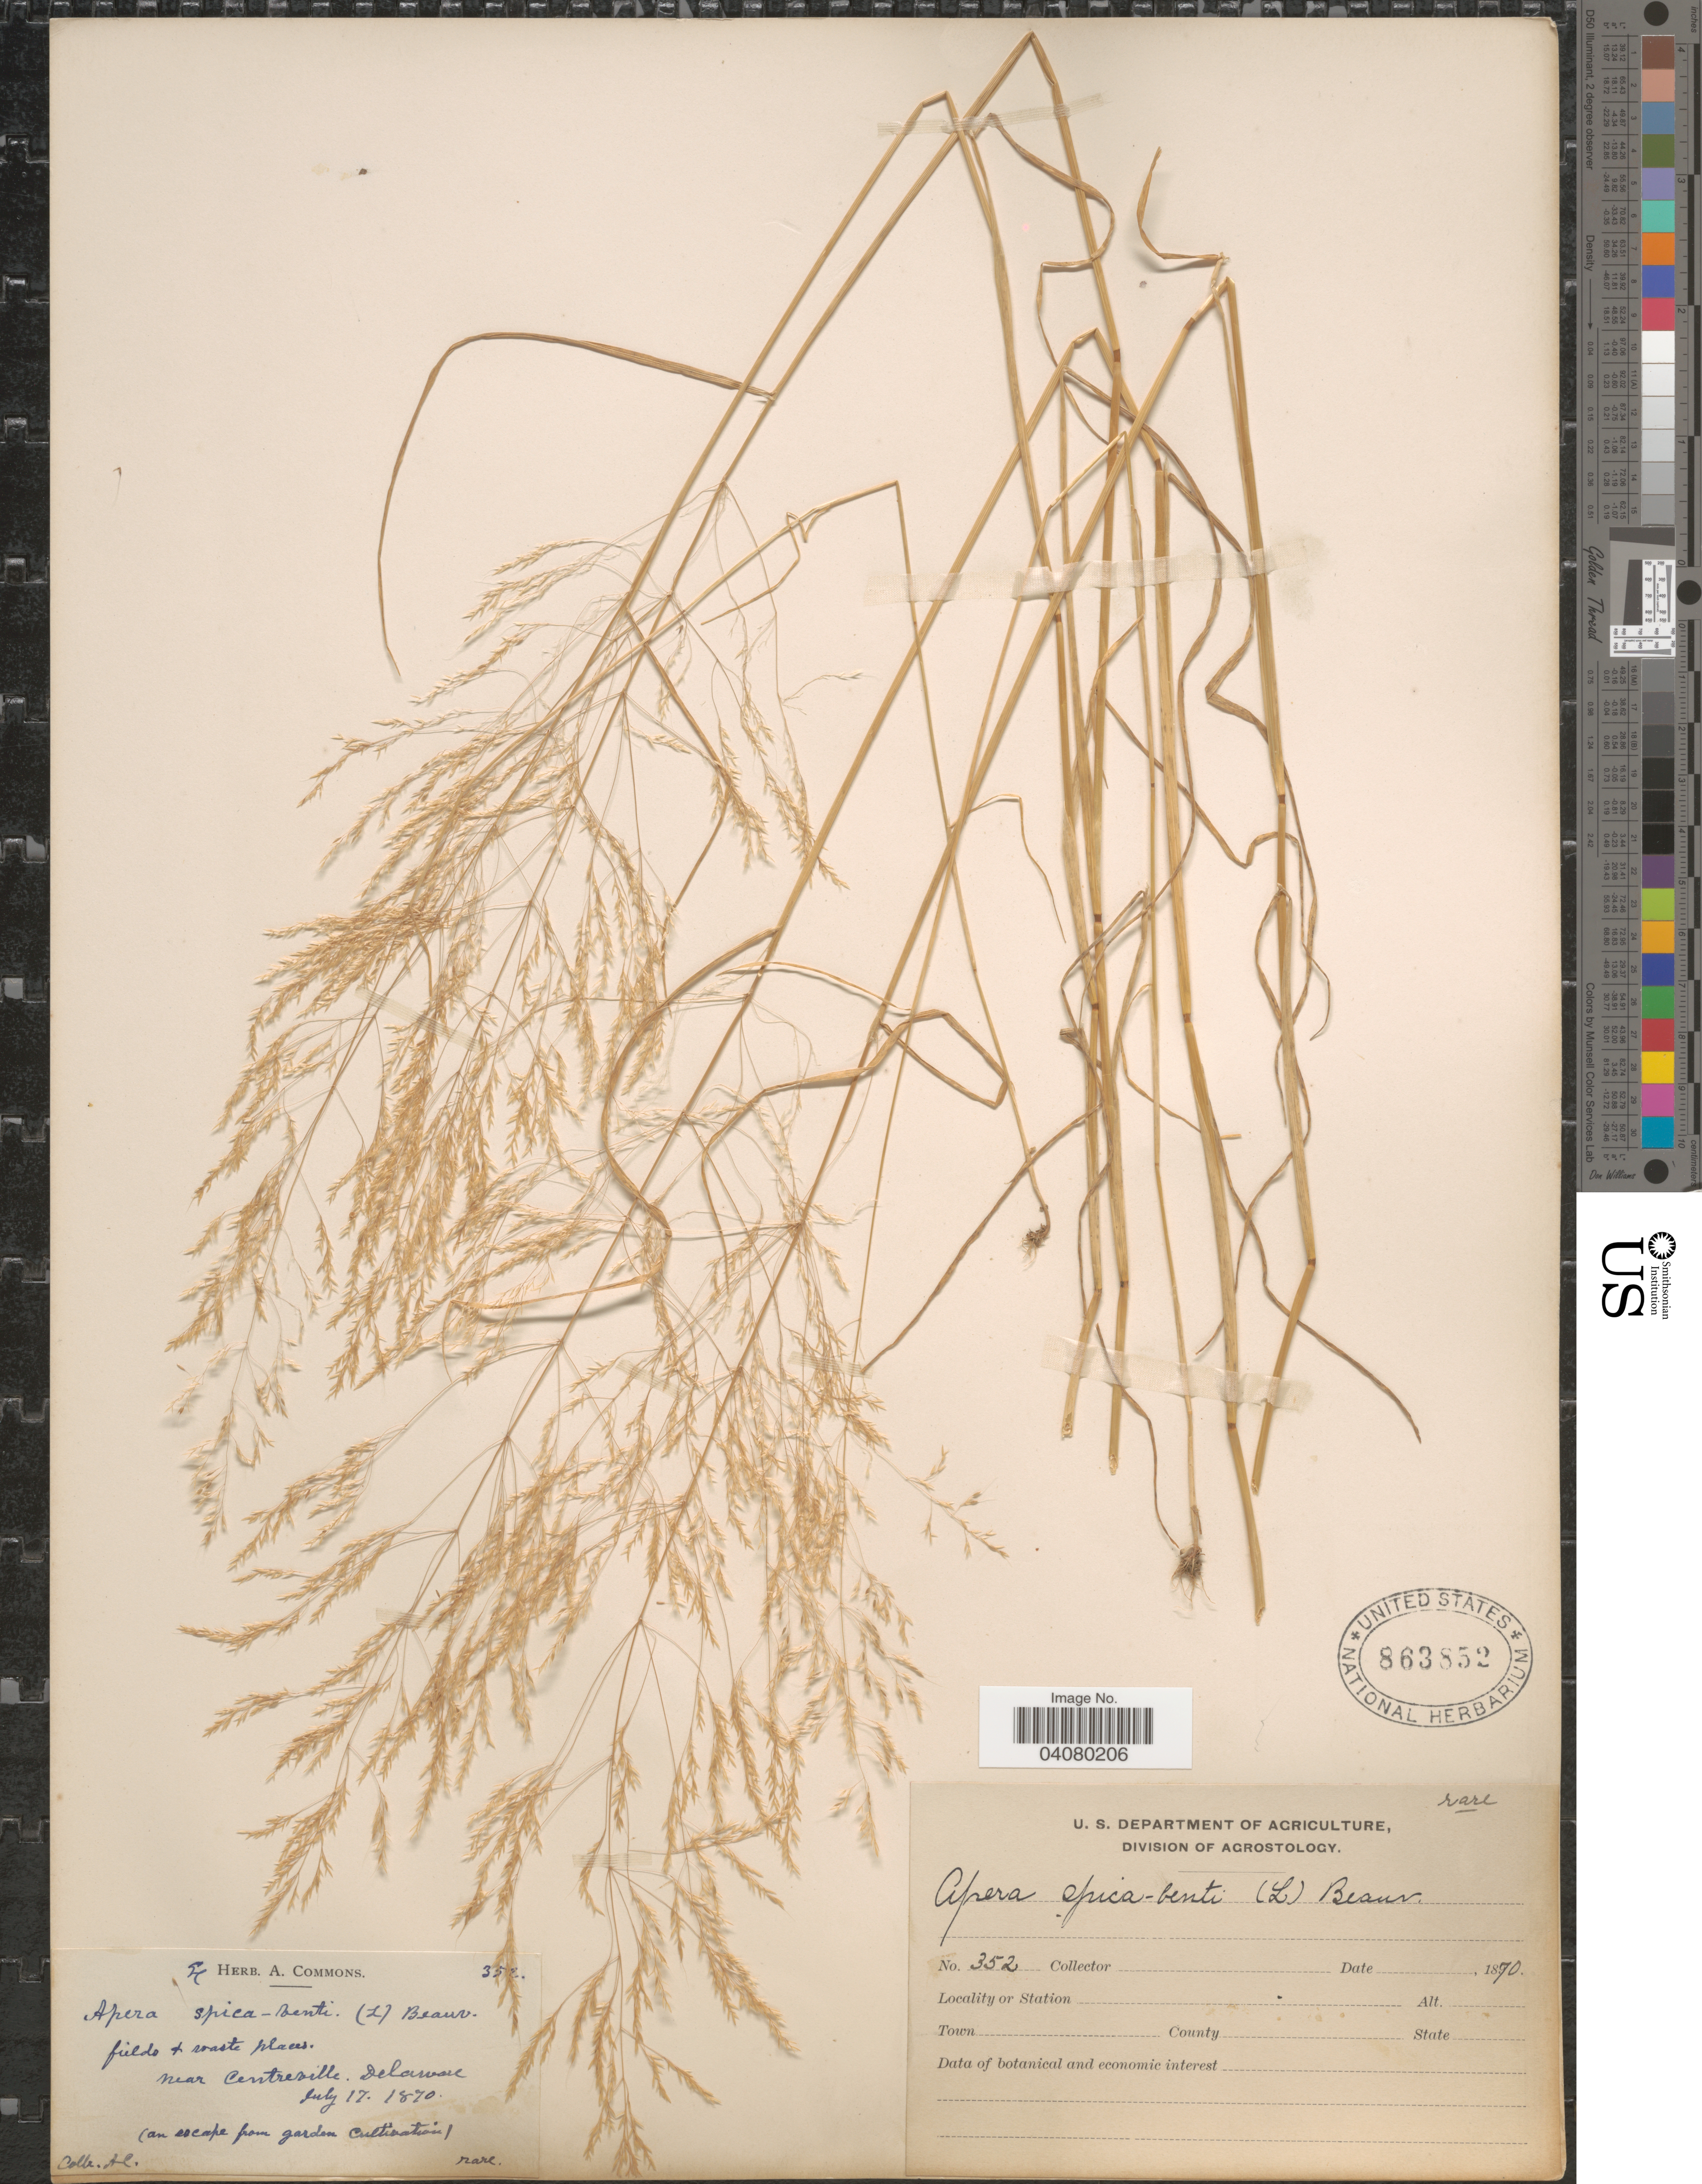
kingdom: Plantae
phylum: Tracheophyta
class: Liliopsida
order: Poales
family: Poaceae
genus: Apera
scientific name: Apera spica-venti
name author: (L.) P. Beauv.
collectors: A. Commons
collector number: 352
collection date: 1870-07-17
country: United States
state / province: Delaware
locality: Near Centreville.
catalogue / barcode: US 863852